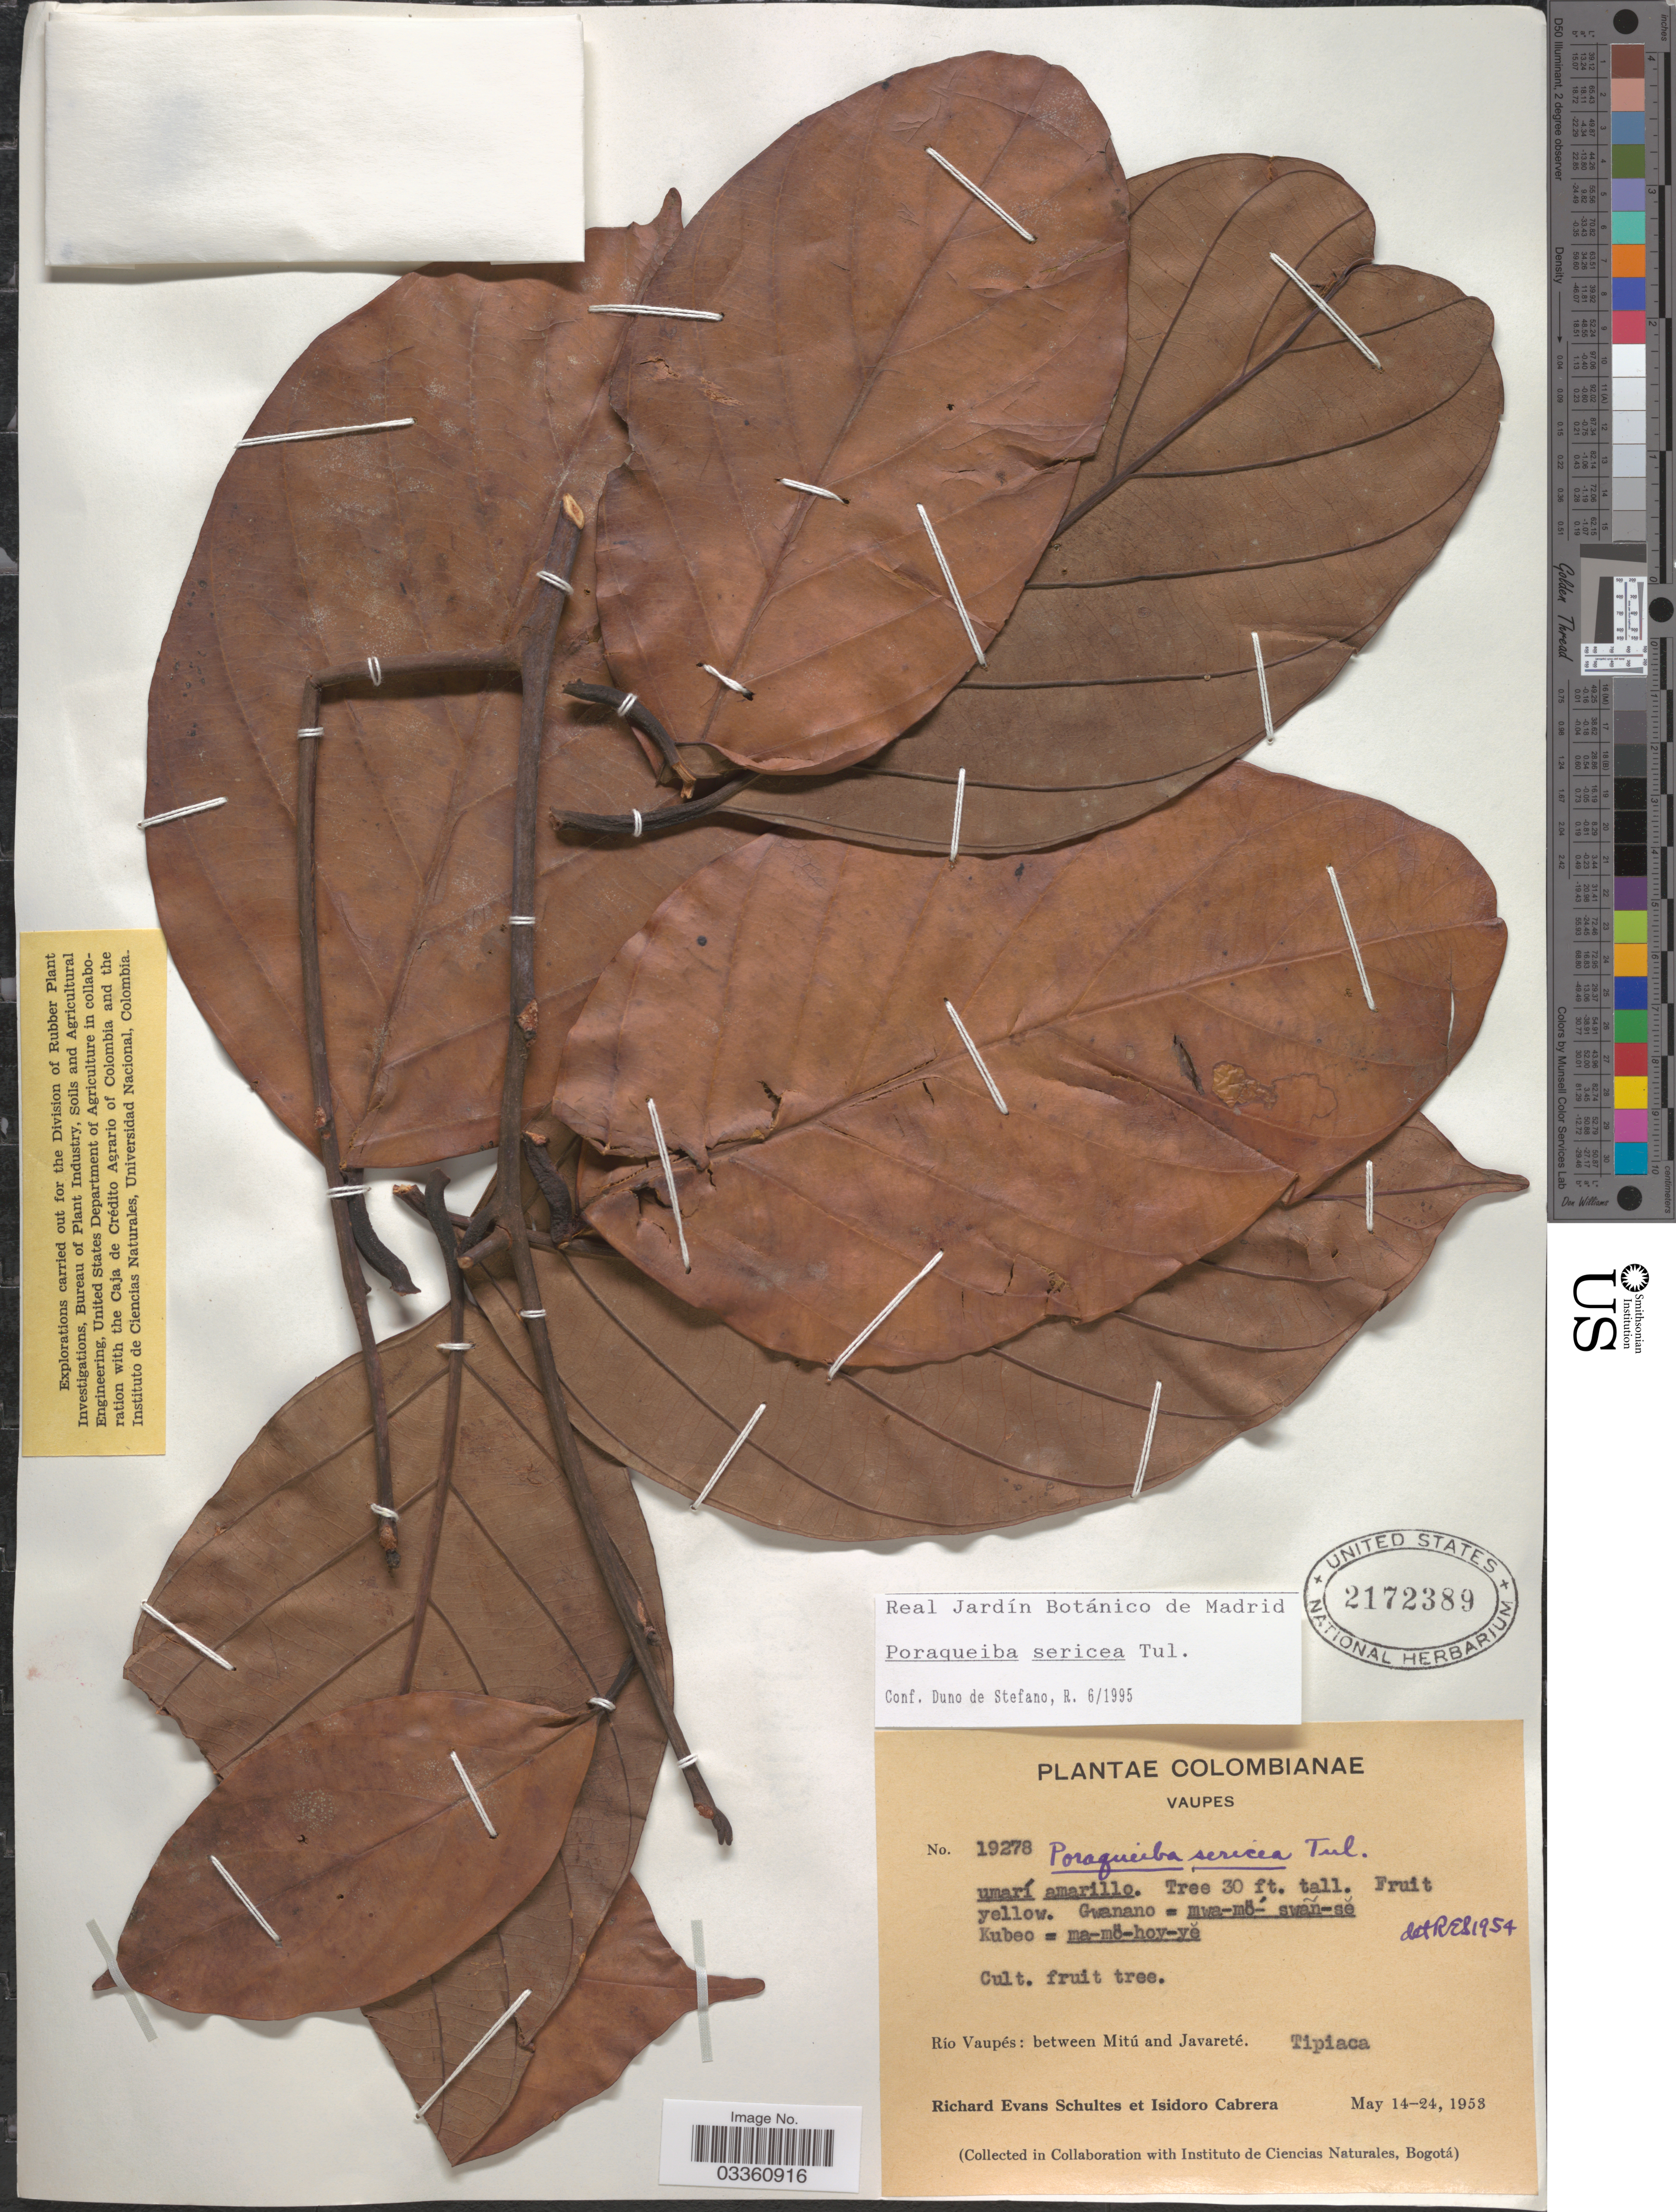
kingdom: Plantae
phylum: Tracheophyta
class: Magnoliopsida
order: Metteniusales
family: Metteniusaceae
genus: Poraqueiba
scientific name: Poraqueiba sericea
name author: Tul.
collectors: R. E. Schultes & I. Cabrera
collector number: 19278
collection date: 1953-05-14/1953-05-24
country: Colombia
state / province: Vaupés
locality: Río Vaupés: between Mitú and Javareté. Tipiaca [unsure placement].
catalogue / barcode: US 2172389